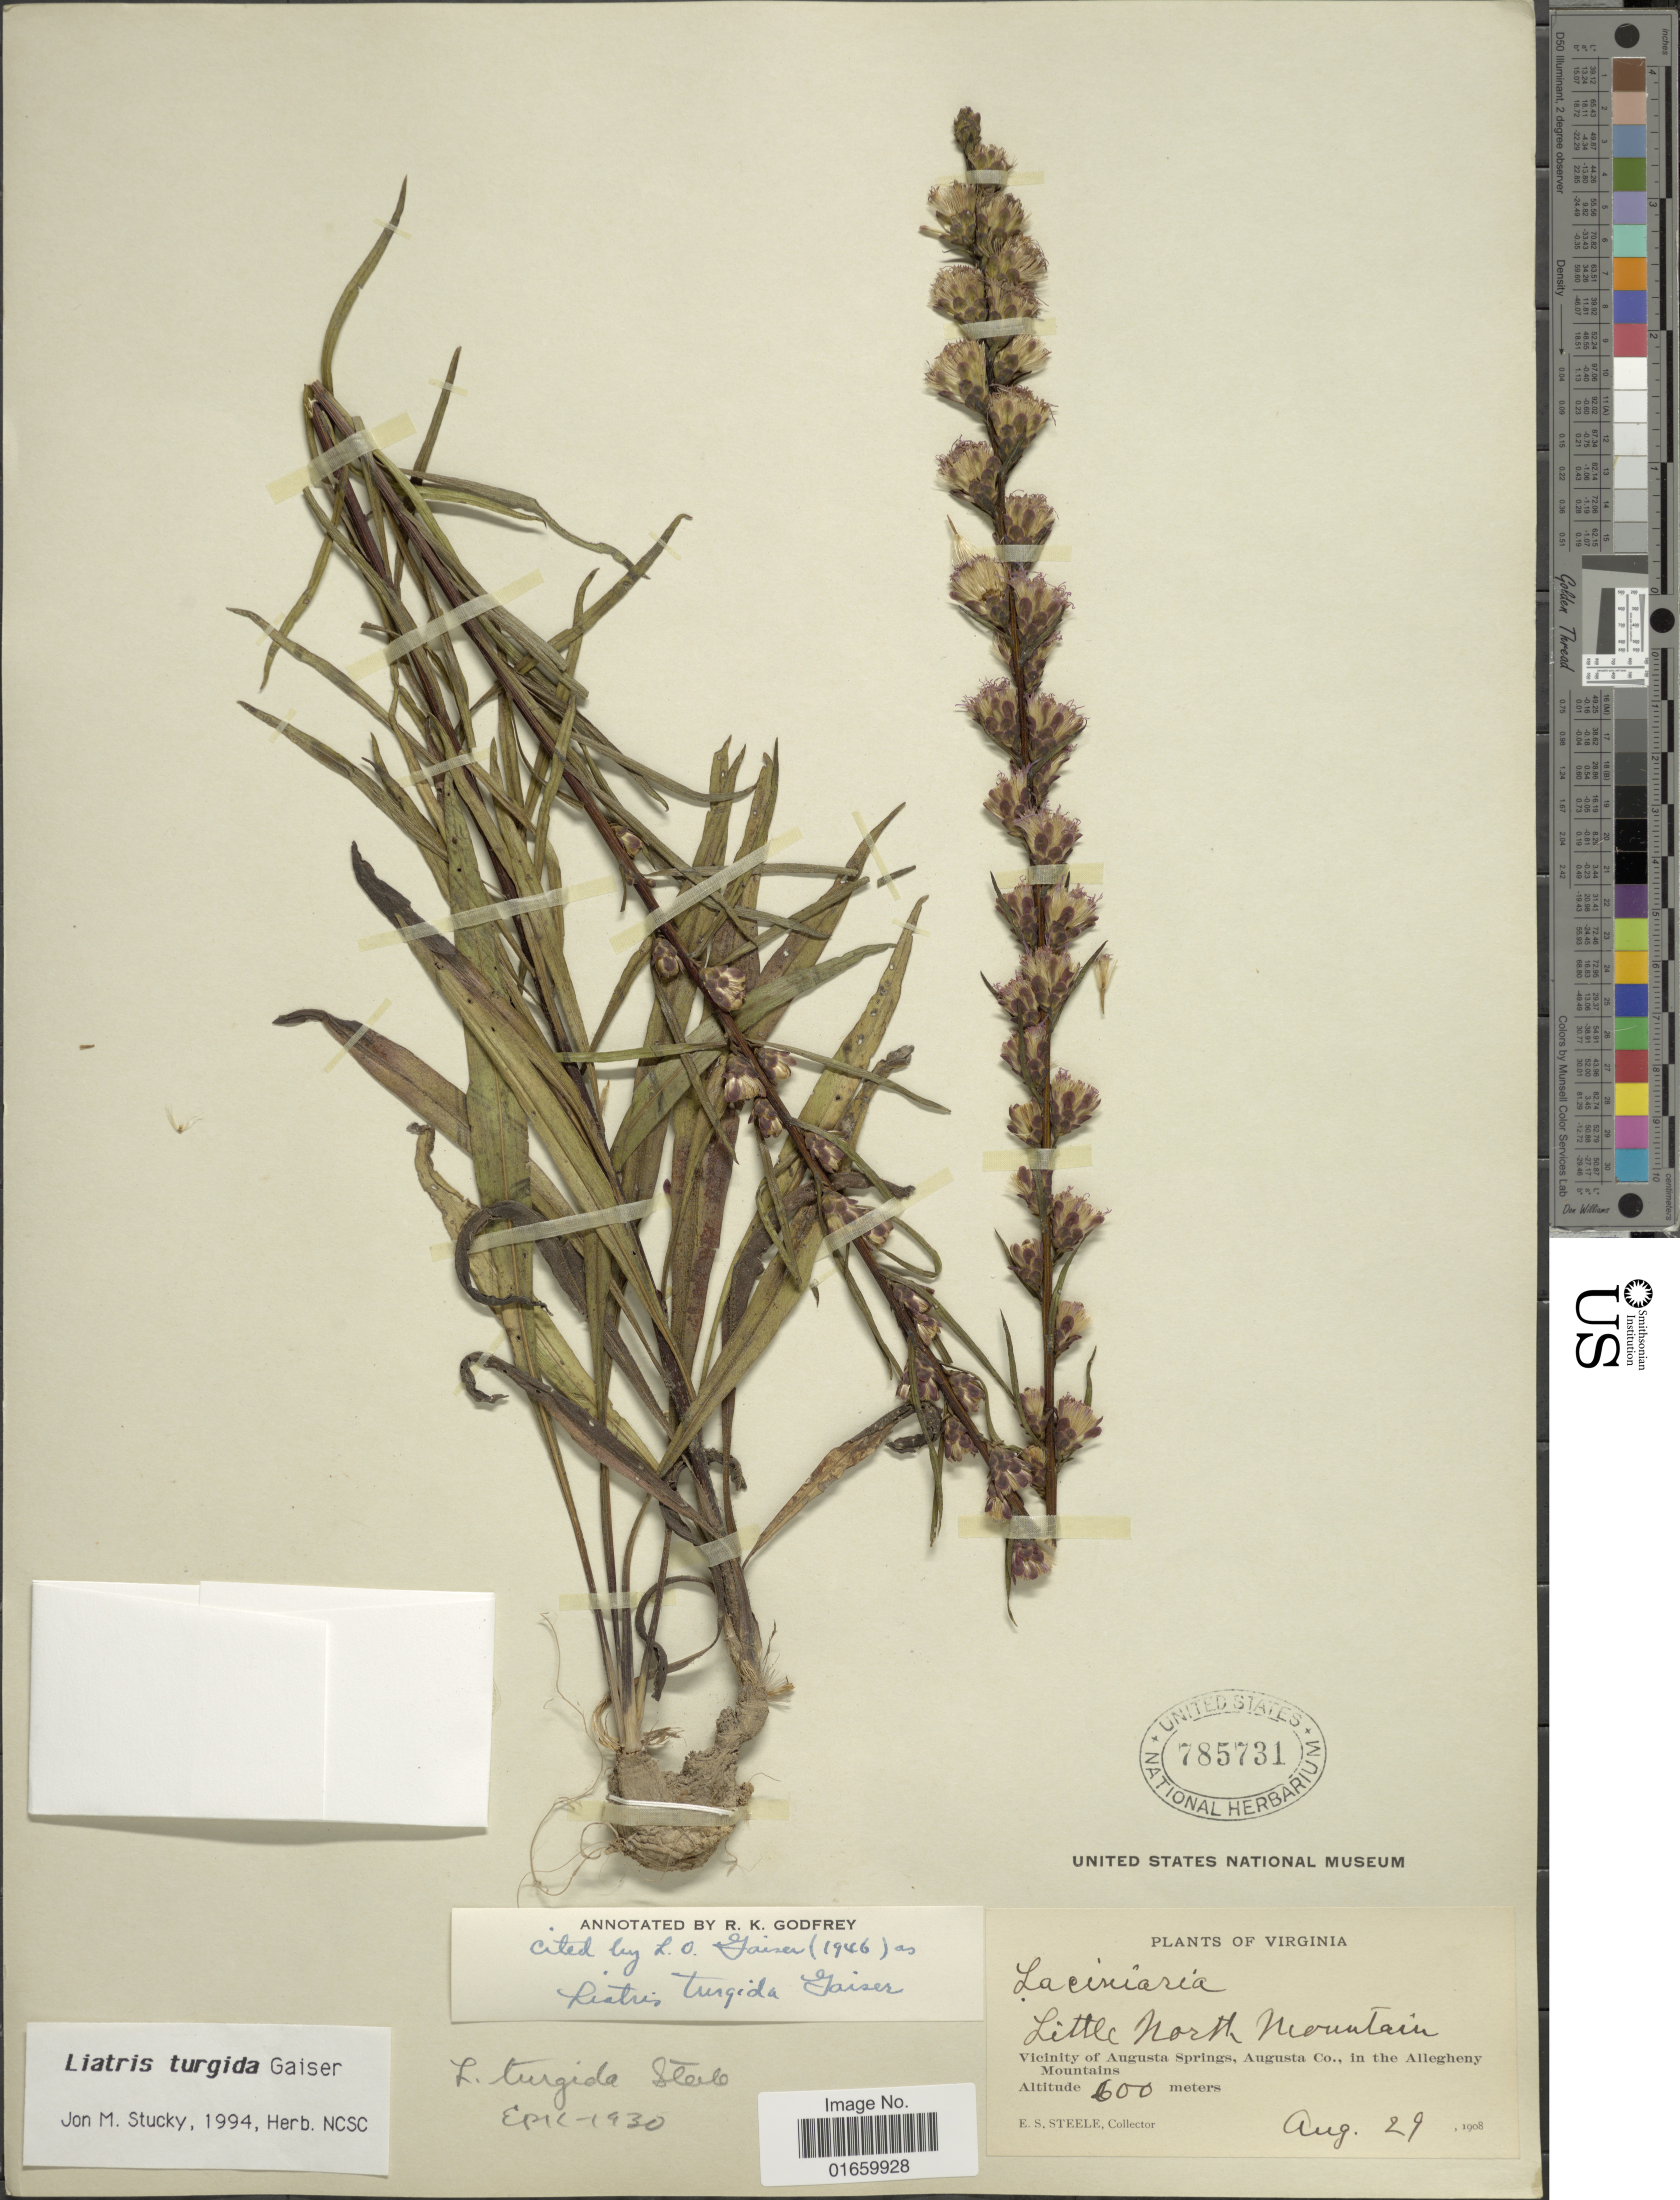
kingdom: Plantae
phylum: Tracheophyta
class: Magnoliopsida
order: Asterales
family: Asteraceae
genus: Liatris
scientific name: Liatris turgida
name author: Gaiser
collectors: E. Steele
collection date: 1908-08-29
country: United States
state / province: Virginia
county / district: Augusta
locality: Vicinity of Augusta Springs, Augusta Co., in the Allegheny Mountains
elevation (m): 600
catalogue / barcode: US 785731